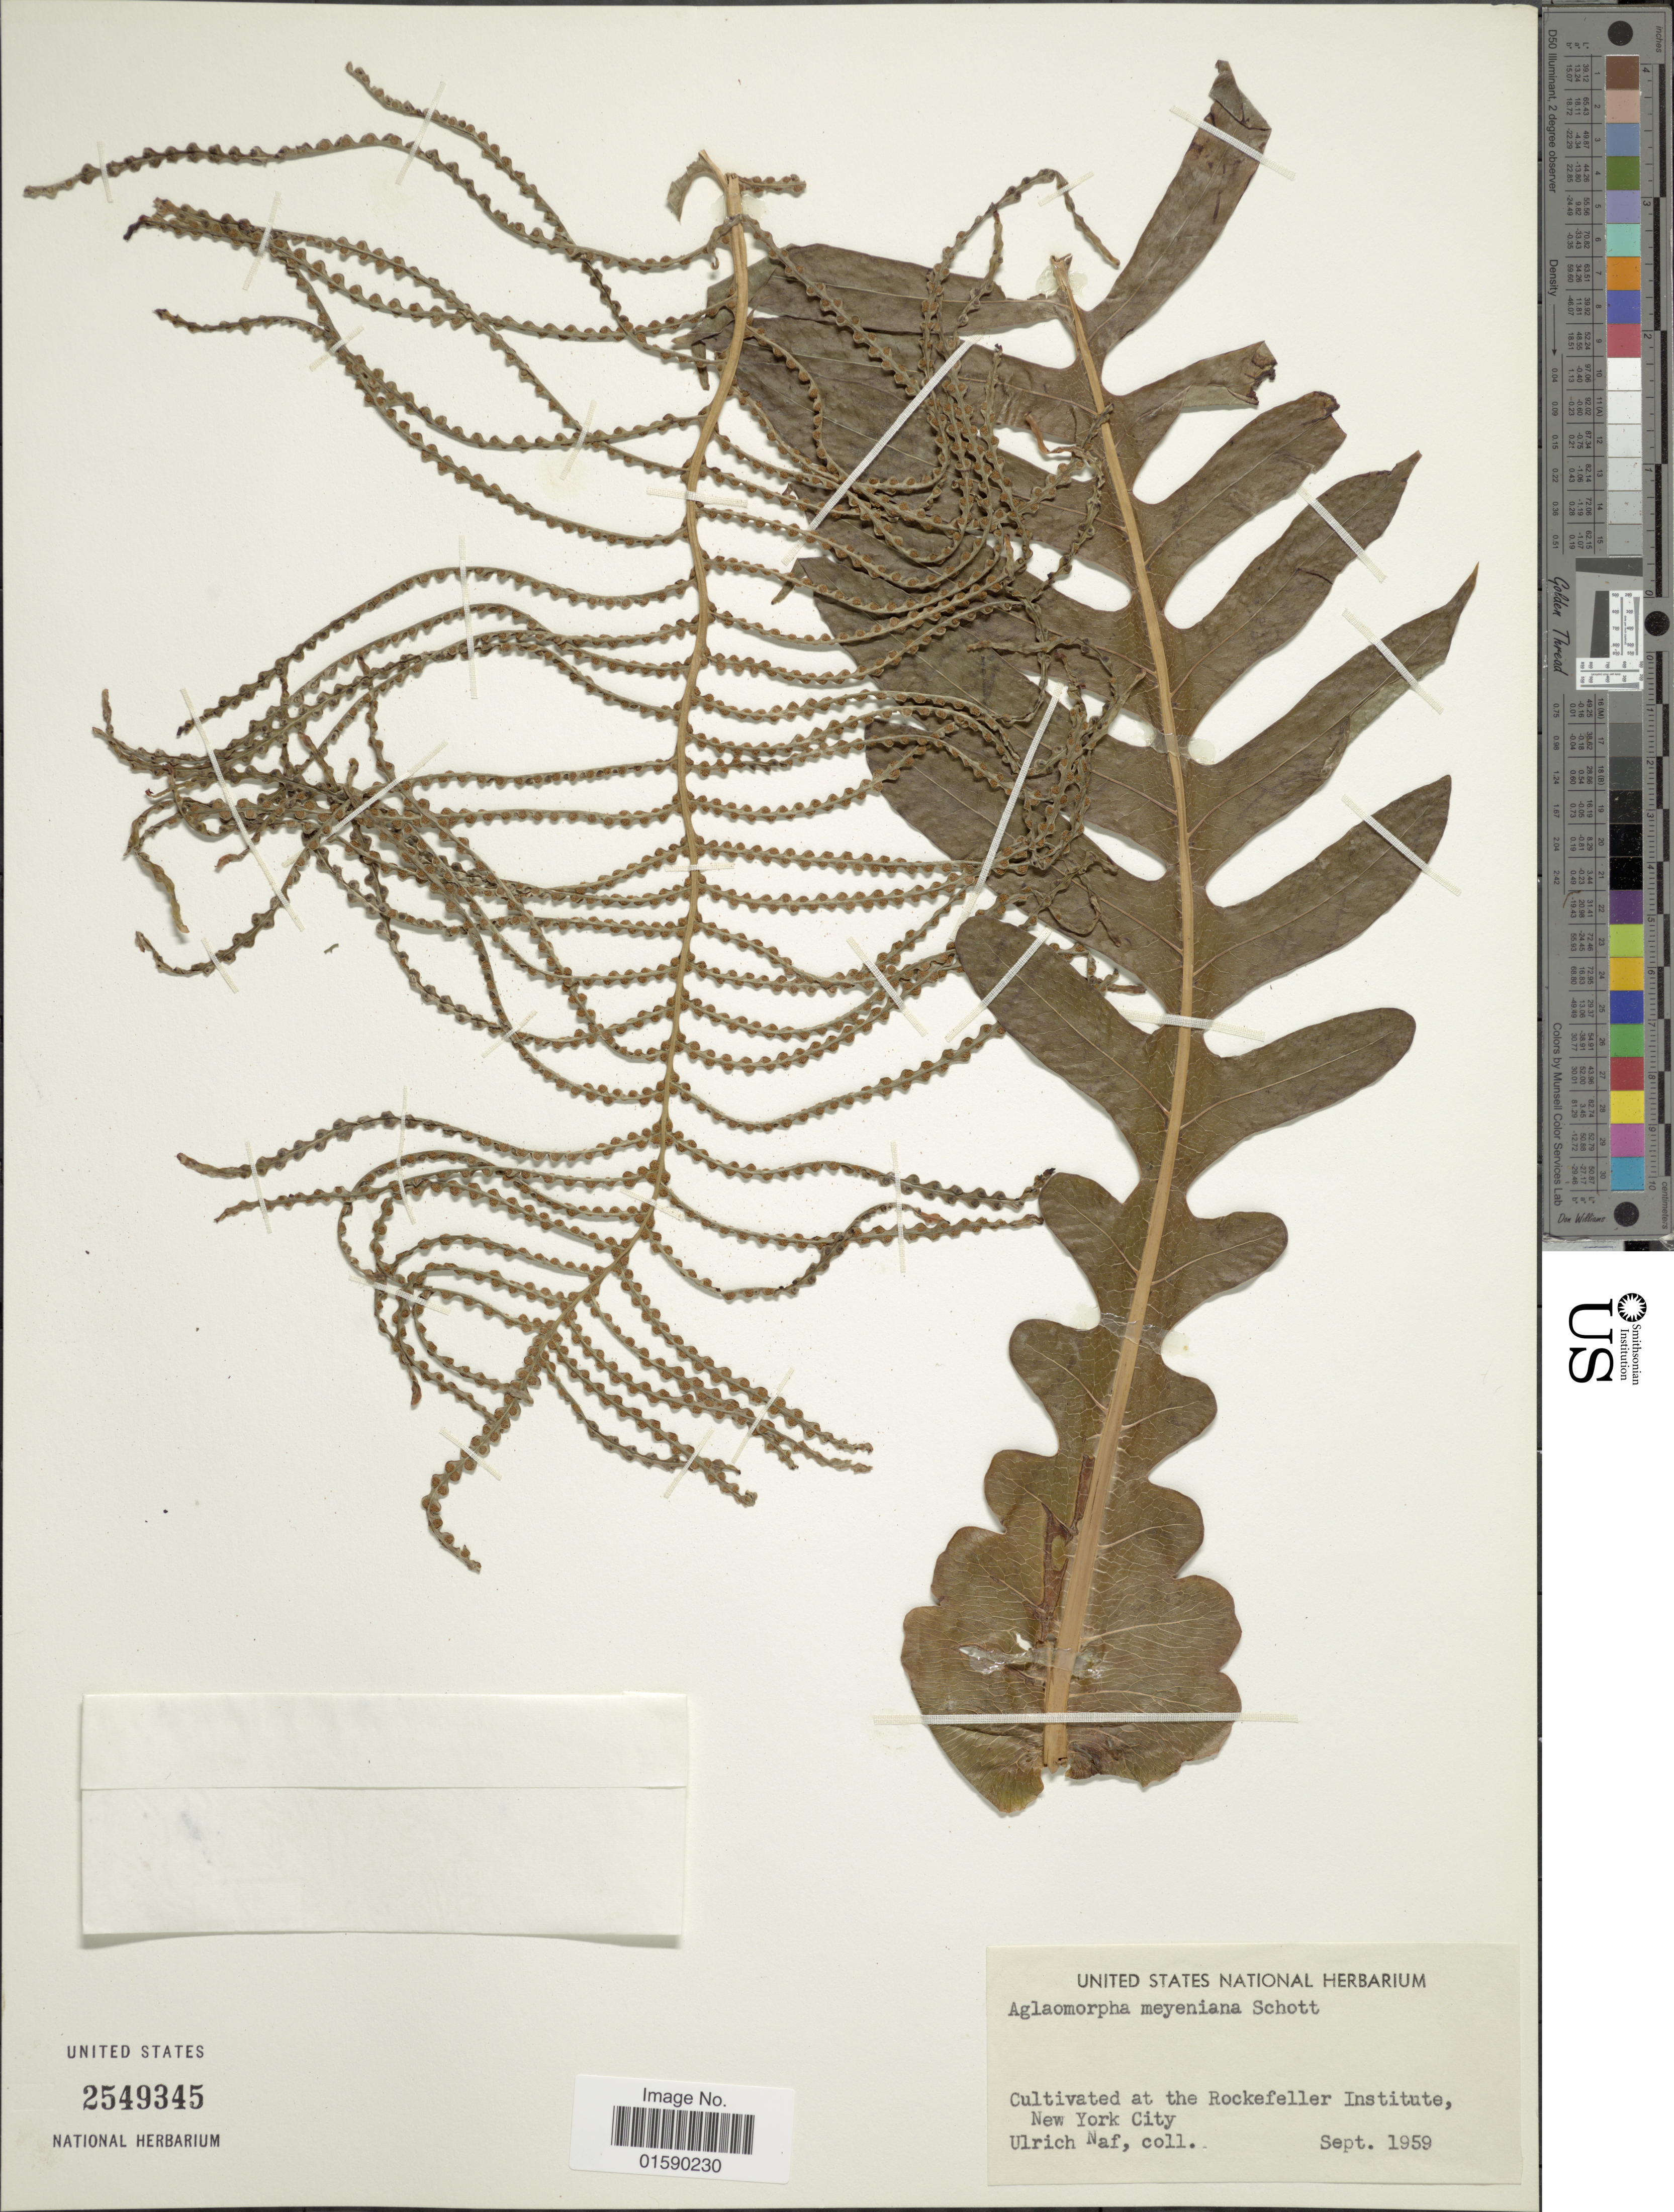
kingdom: Plantae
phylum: Tracheophyta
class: Polypodiopsida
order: Polypodiales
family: Polypodiaceae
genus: Aglaomorpha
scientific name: Aglaomorpha meyeniana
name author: Schott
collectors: U. Naf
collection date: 1959-09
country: United States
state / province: New York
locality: At the Rockefeller Institute New York City.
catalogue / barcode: US 2549345